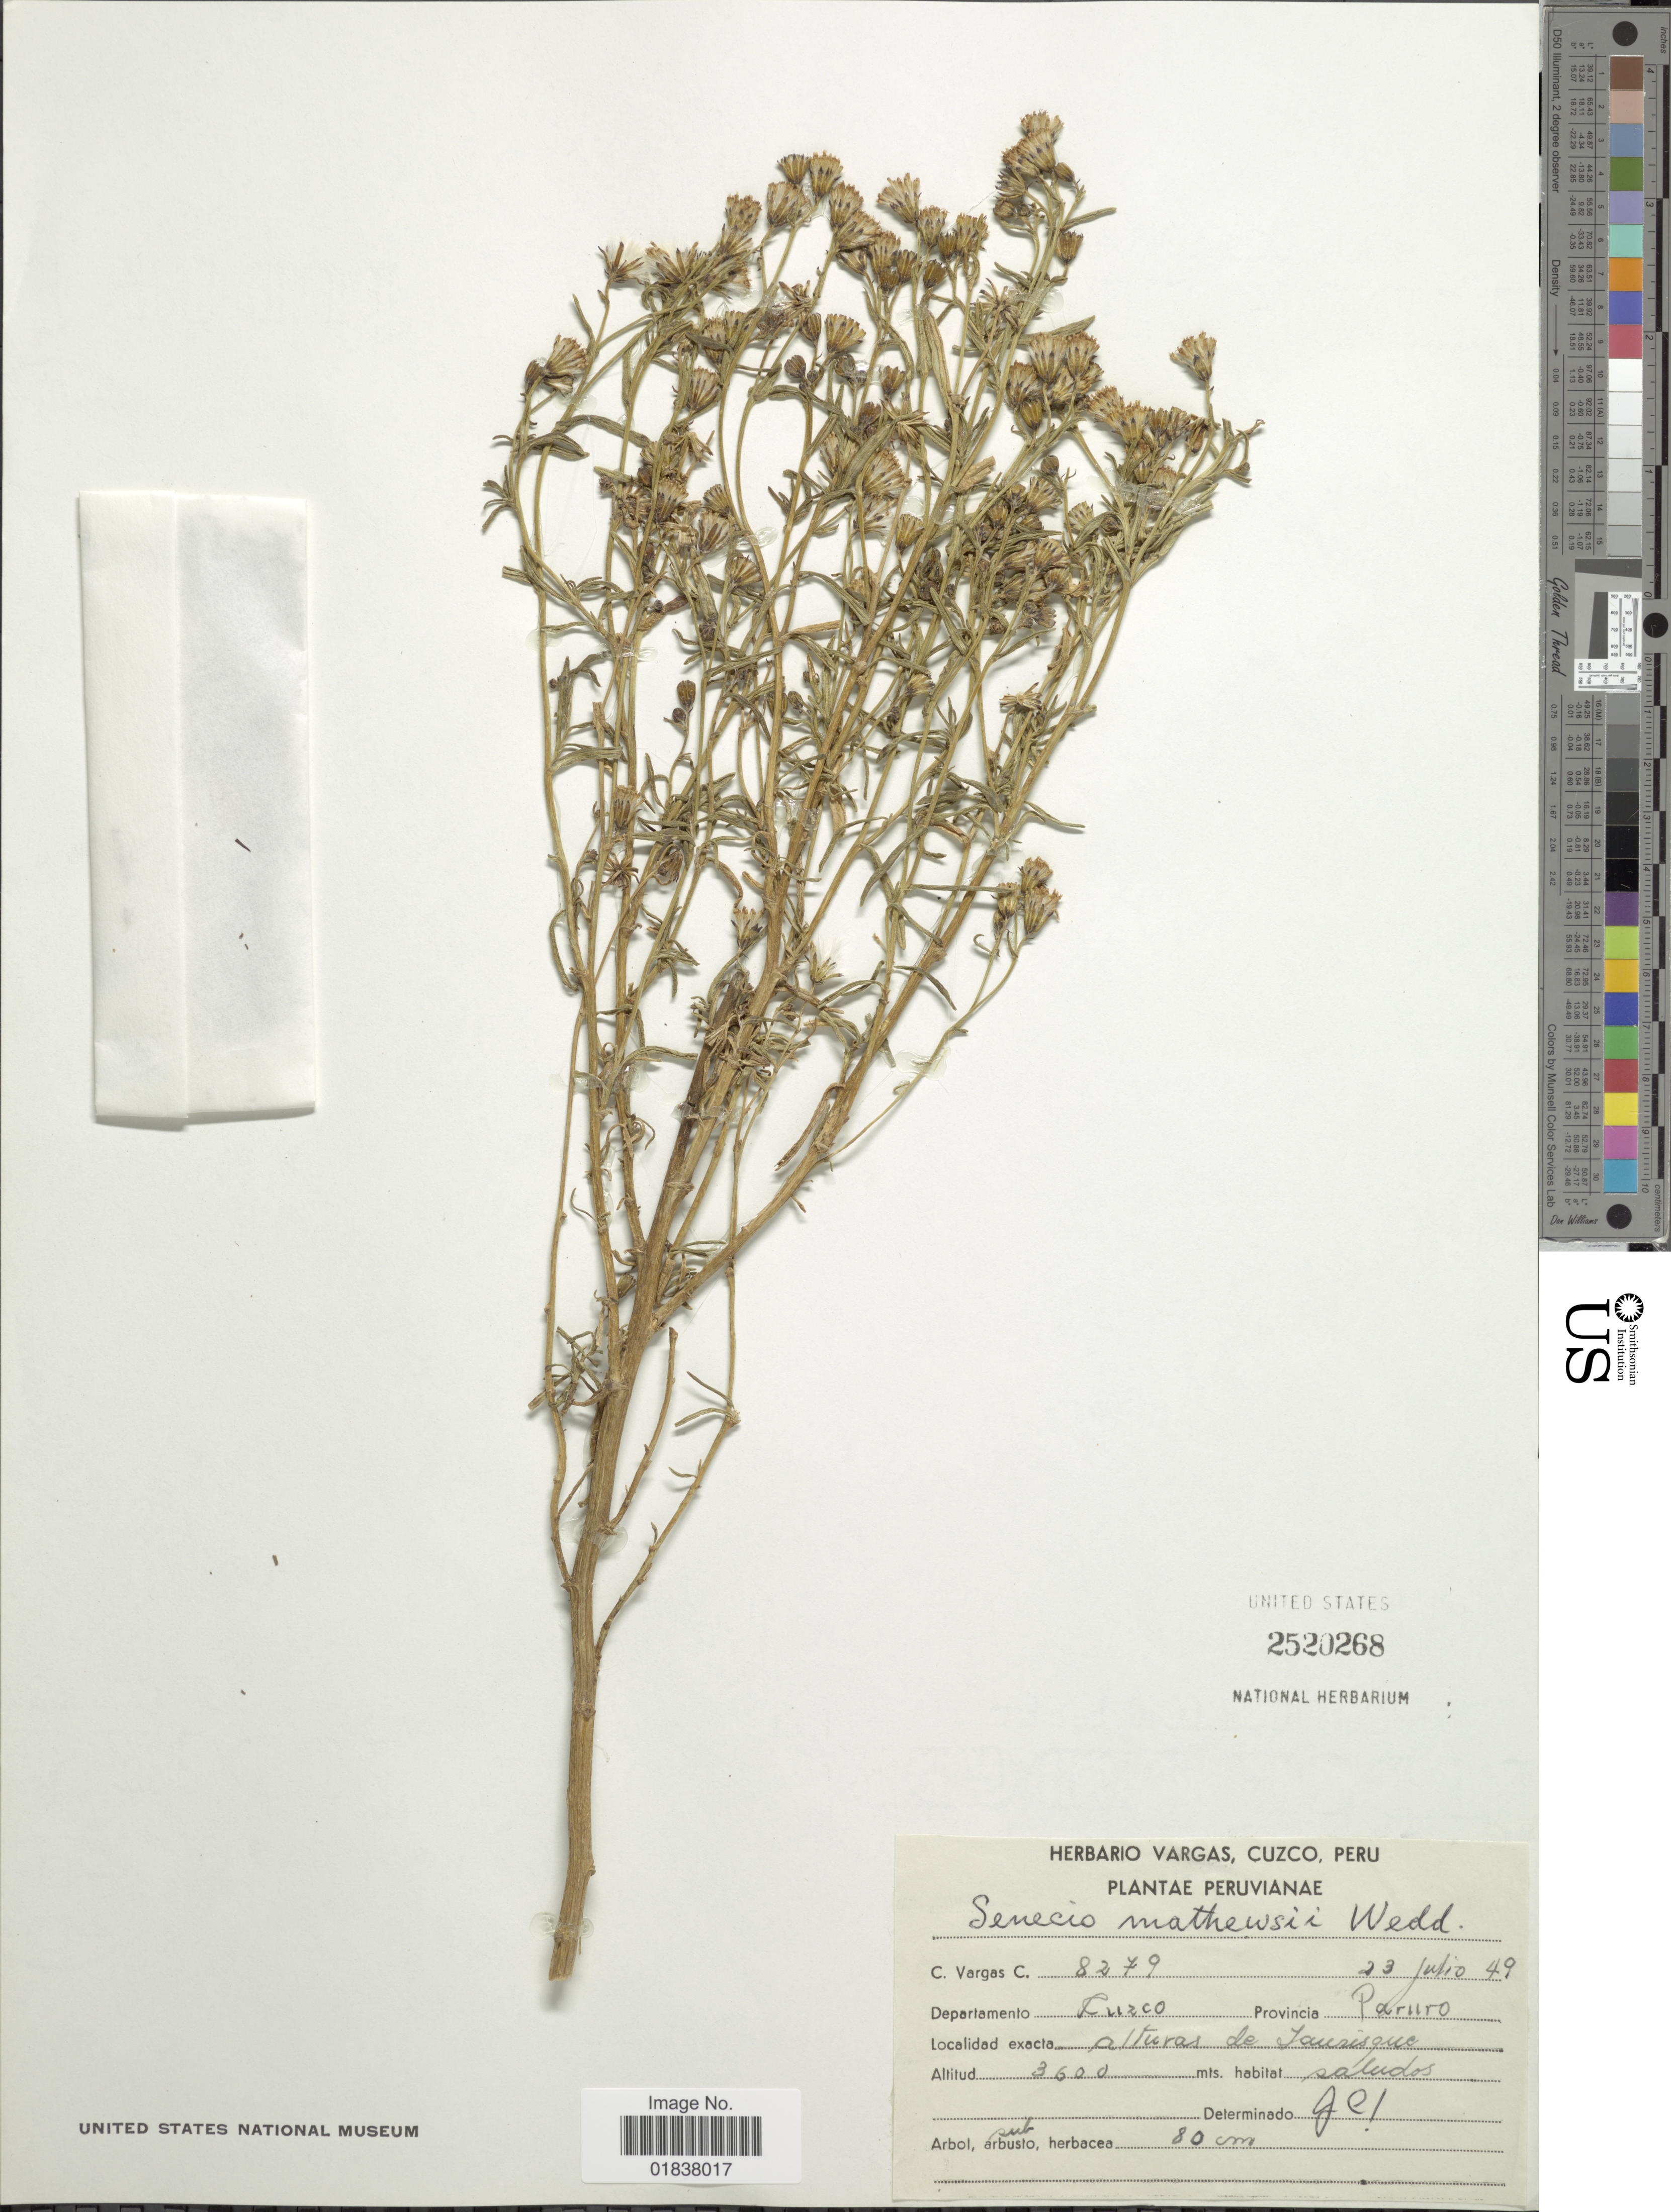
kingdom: Plantae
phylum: Tracheophyta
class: Magnoliopsida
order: Asterales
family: Asteraceae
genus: Senecio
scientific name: Senecio matthewsii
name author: Petrie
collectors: C. Vargas Calderón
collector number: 8279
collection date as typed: Transcribed d/m/y: 23/7/49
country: Peru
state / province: Cusco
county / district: Paruro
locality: alturas de Yaurisque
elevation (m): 3600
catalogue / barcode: US 2520268